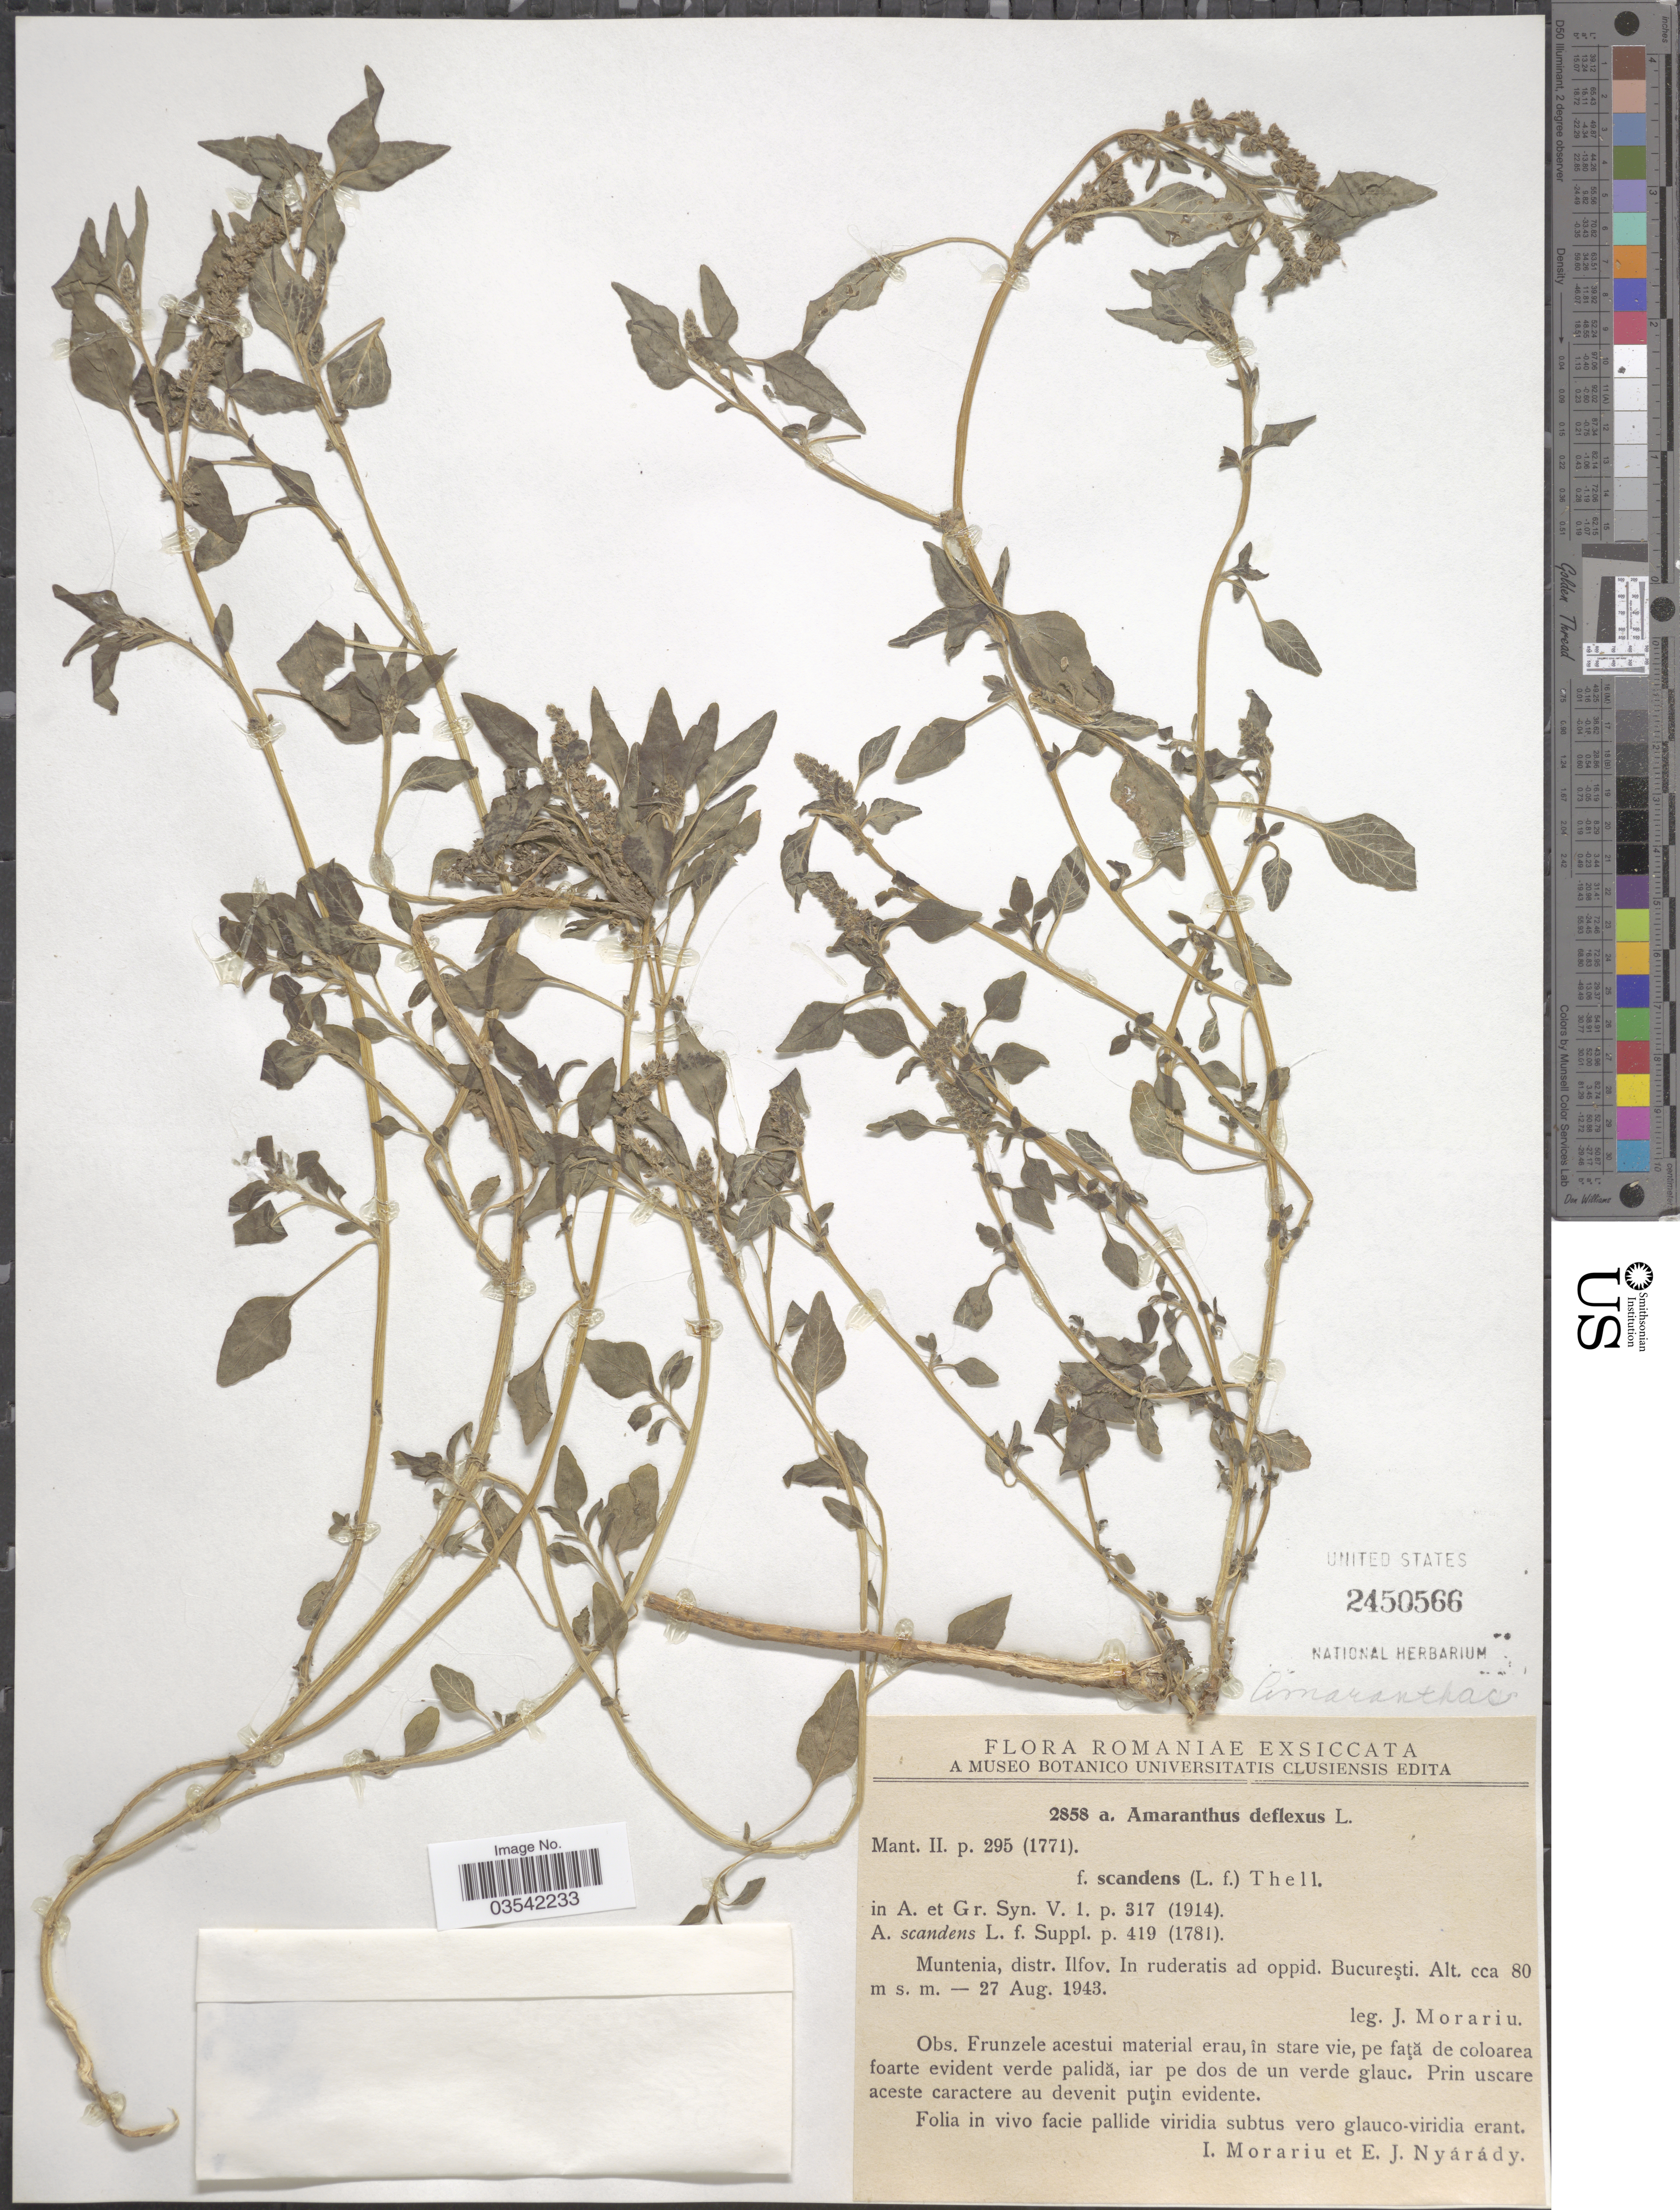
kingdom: Plantae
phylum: Tracheophyta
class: Magnoliopsida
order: Caryophyllales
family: Amaranthaceae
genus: Amaranthus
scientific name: Amaranthus deflexus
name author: L.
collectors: I. Morariu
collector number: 2858a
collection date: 1943-08-27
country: Romania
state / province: Ilfov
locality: Muntenia, distr. Ilfov. In ruderatis ad oppid. Bucureşti.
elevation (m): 80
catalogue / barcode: US 2450566